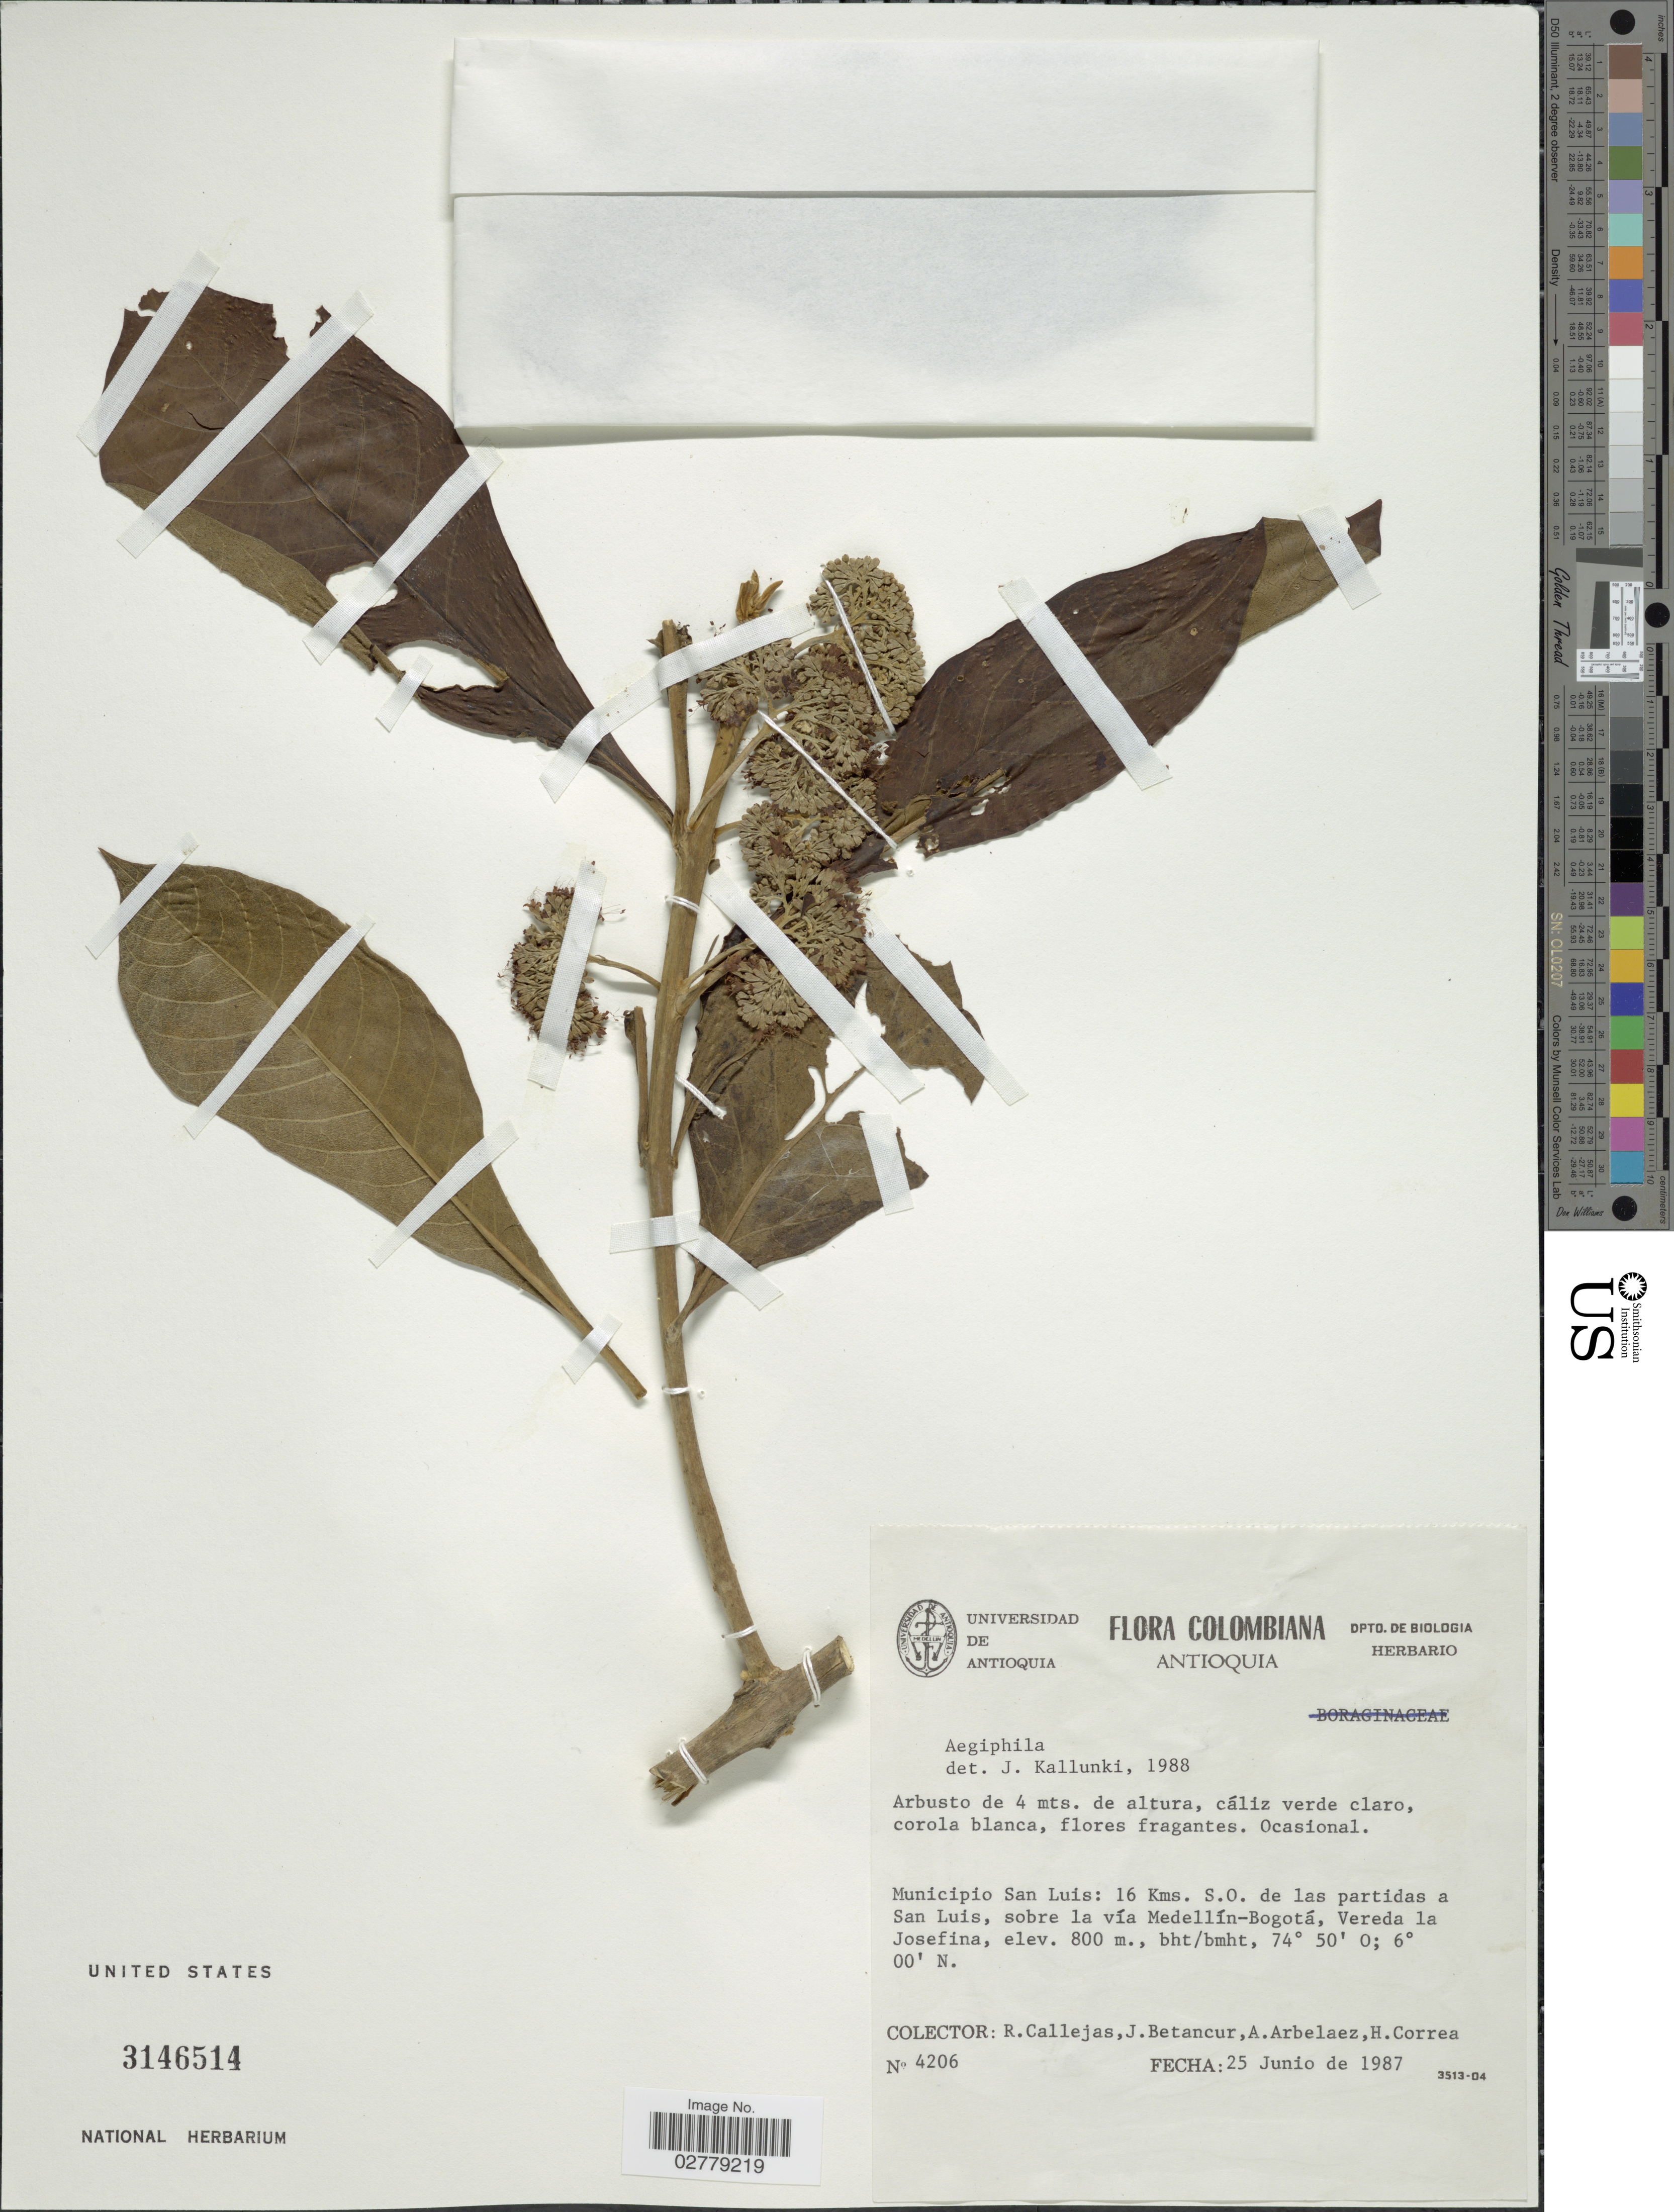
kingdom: Plantae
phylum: Tracheophyta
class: Magnoliopsida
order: Lamiales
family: Lamiaceae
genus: Aegiphila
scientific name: Aegiphila sp.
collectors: R. Callejas, J. Betancur, A. Arbelaez & H. Correa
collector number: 4206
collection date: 1987-06-25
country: Colombia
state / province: Antioquia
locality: Municipio San Luis: 16 Kms. S.O. de las partidas a San Luis, sobre la vía Medellín-Bogotá, Vereda la Josefina.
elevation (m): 800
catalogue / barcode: US 3146514